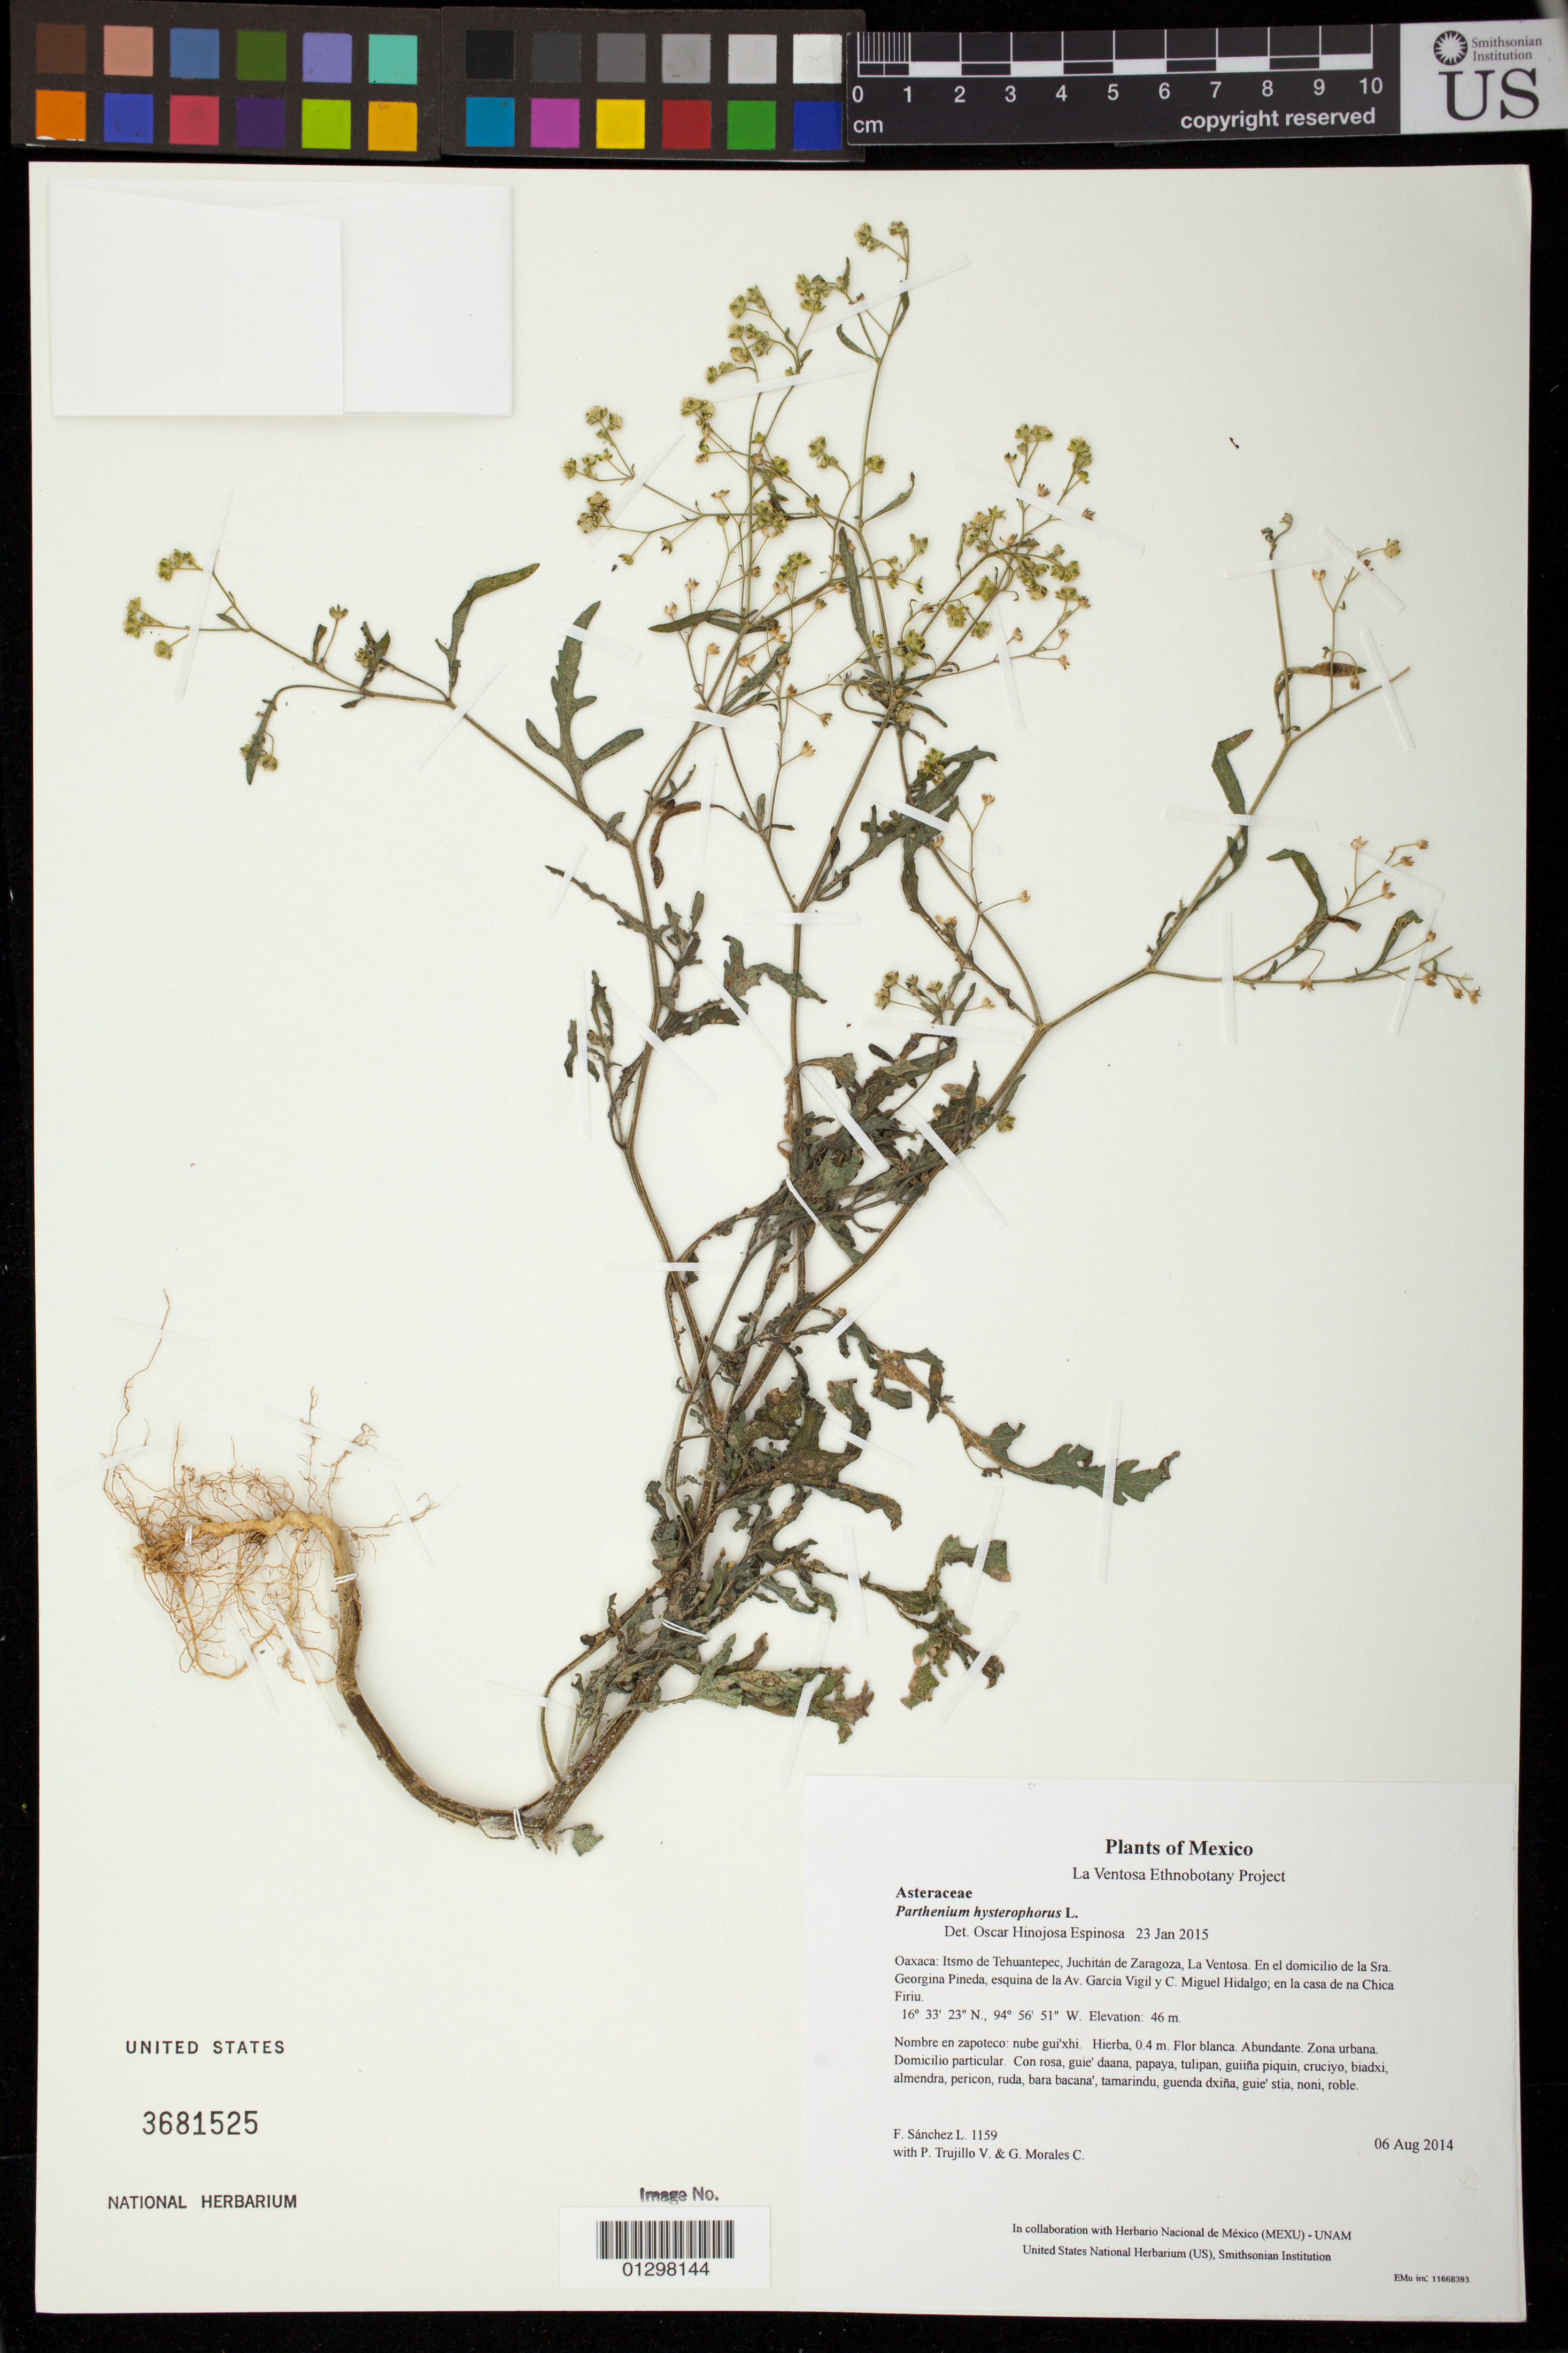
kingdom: Plantae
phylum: Tracheophyta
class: Magnoliopsida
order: Asterales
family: Asteraceae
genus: Parthenium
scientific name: Parthenium hysterophorus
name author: L.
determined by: Hinojosa E., O.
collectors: F. Sánchez L., P. Trujillo V. & G. Morales C.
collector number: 1159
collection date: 2014-08-06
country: Mexico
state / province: Oaxaca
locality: Itsmo de Tehuantepec, Juchitán de Zaragoza, La Ventosa. En el domicilio de la Sra. Georgina Pineda, esquina de la Av. García Vigil y C. Miguel Hidalgo; en la casa de na Chica Firiu.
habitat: Zona urbana. Domicilio particular.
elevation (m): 46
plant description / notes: JEBOT, MEXU, SERO, US; Guixi bandaga. 0.4 m. Guie' naquichi'. Stale.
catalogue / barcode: US 3681525